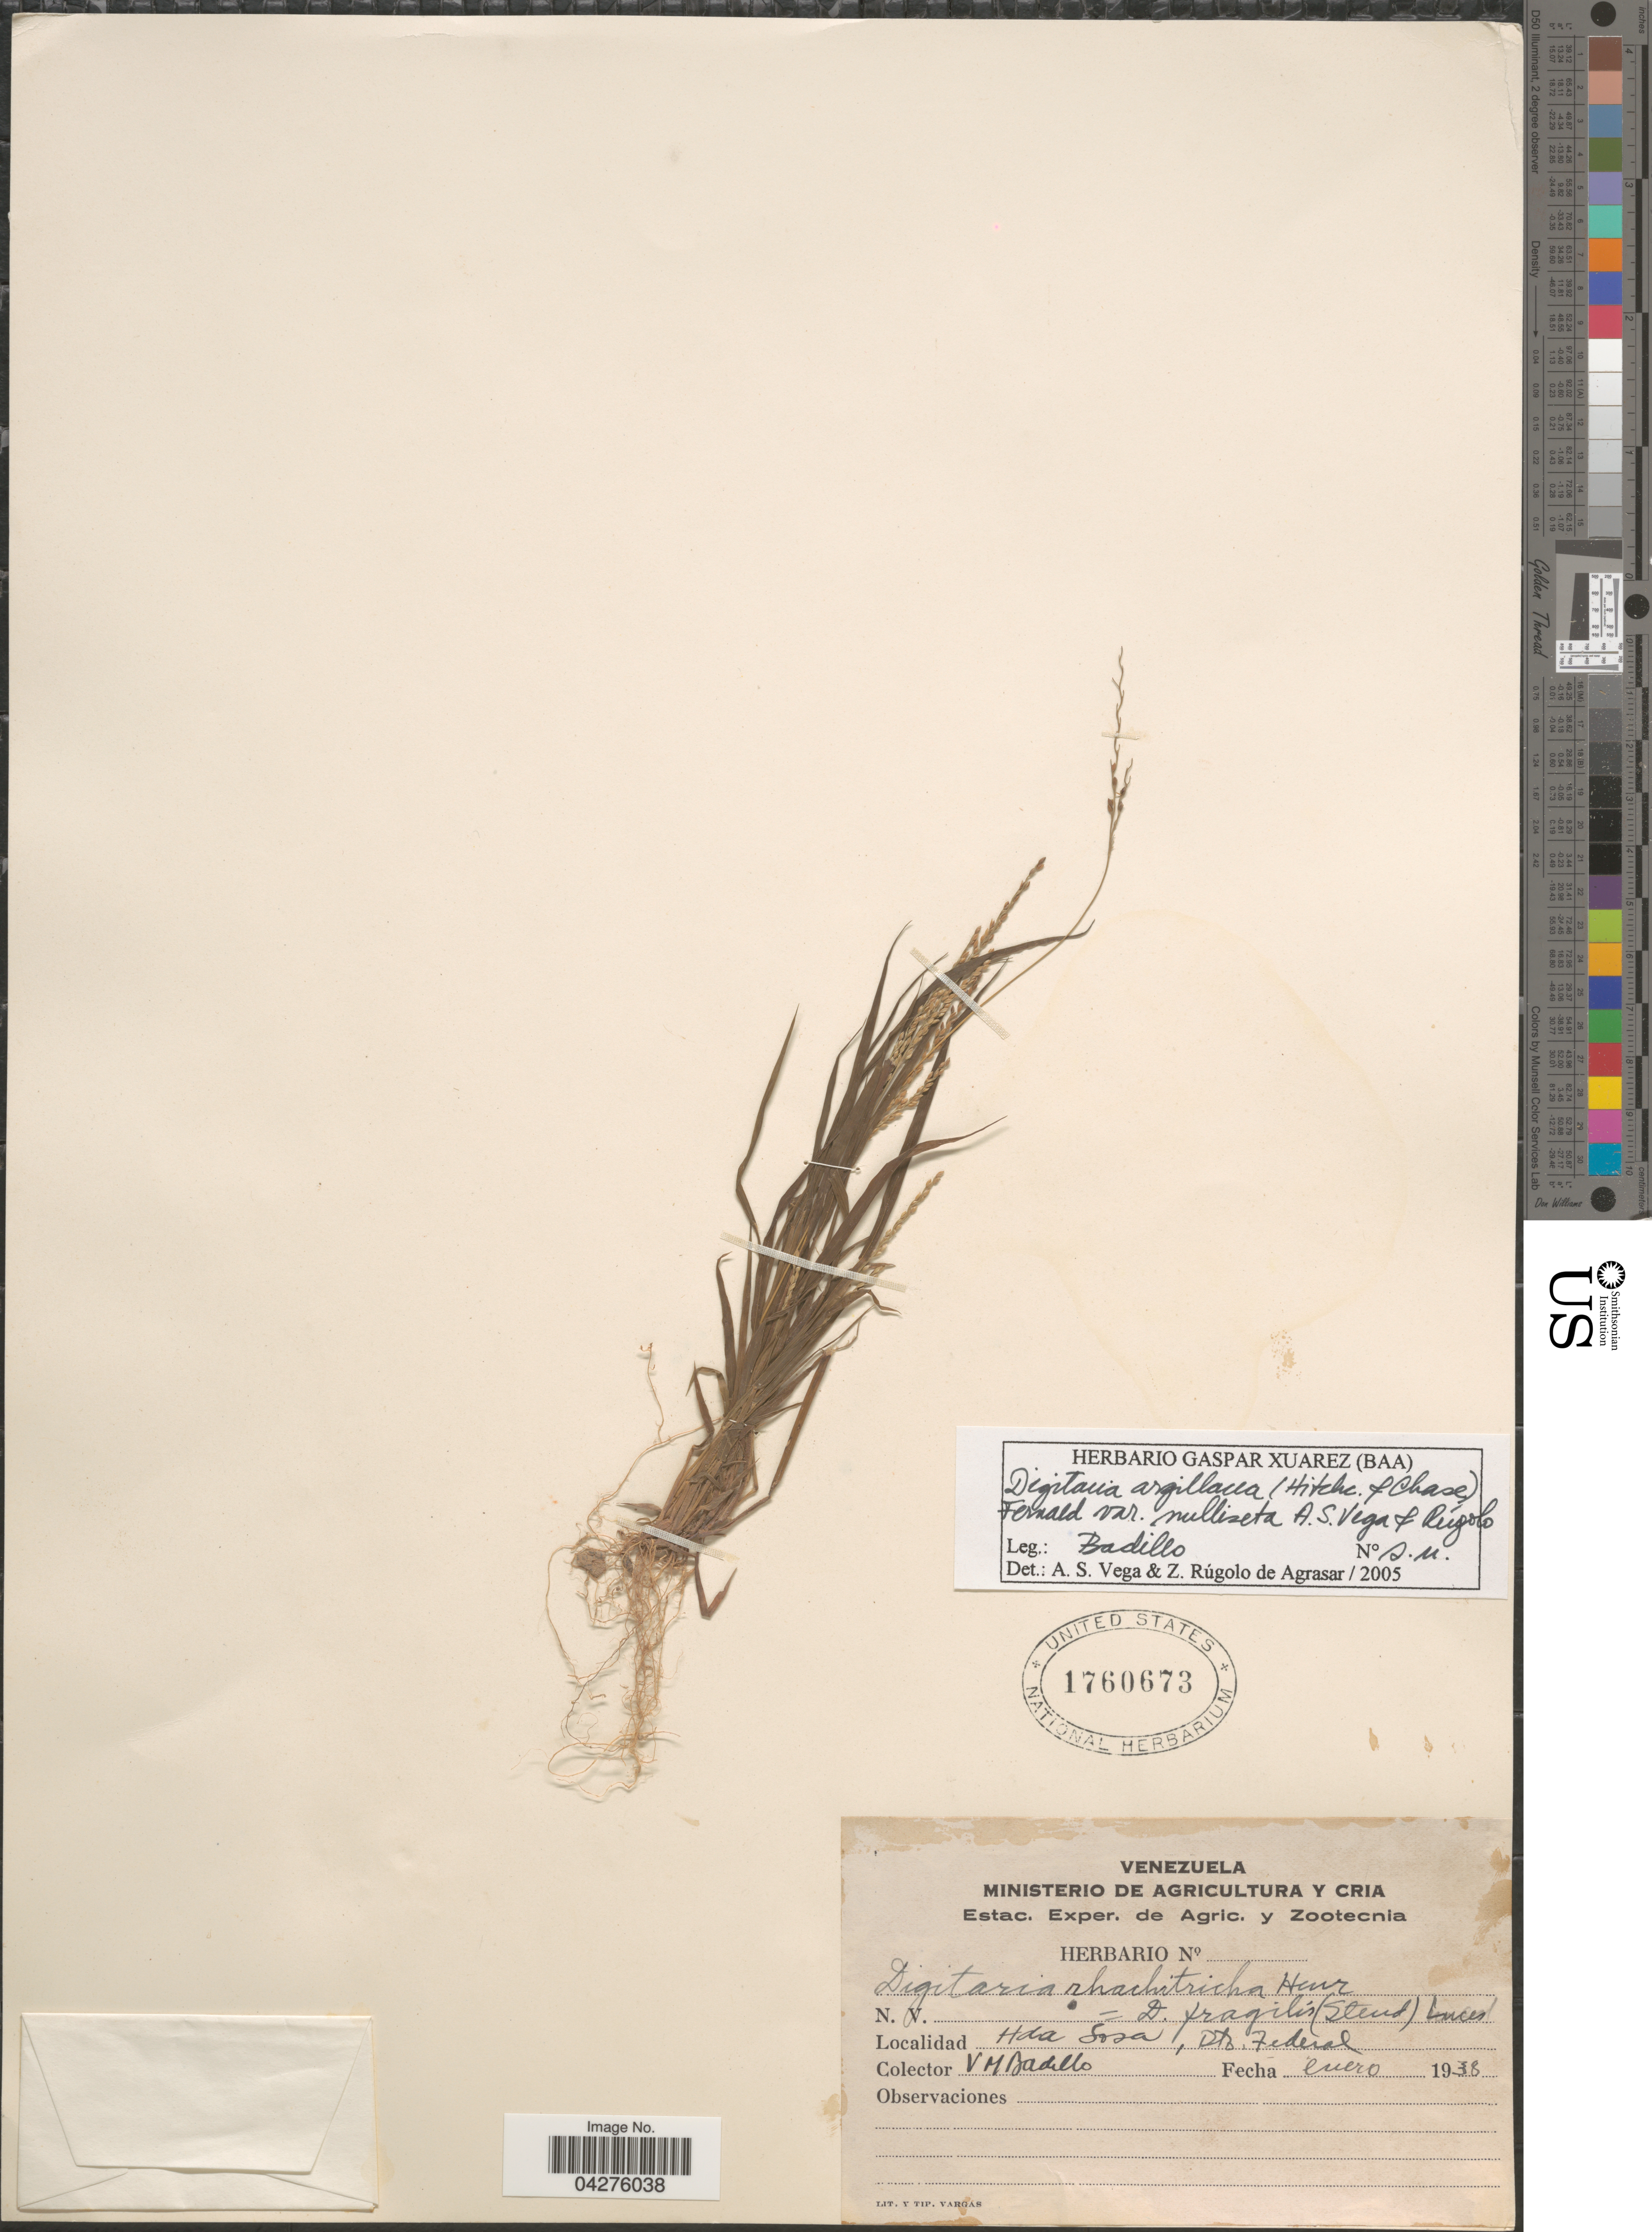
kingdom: Plantae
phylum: Tracheophyta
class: Liliopsida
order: Poales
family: Poaceae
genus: Digitaria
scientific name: Digitaria argillacea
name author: (Hitchc. & Chase) Fernald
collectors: V. Badillo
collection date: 1938-01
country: Venezuela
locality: Hda Sosa, Dto. Federal.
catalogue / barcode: US 1760673